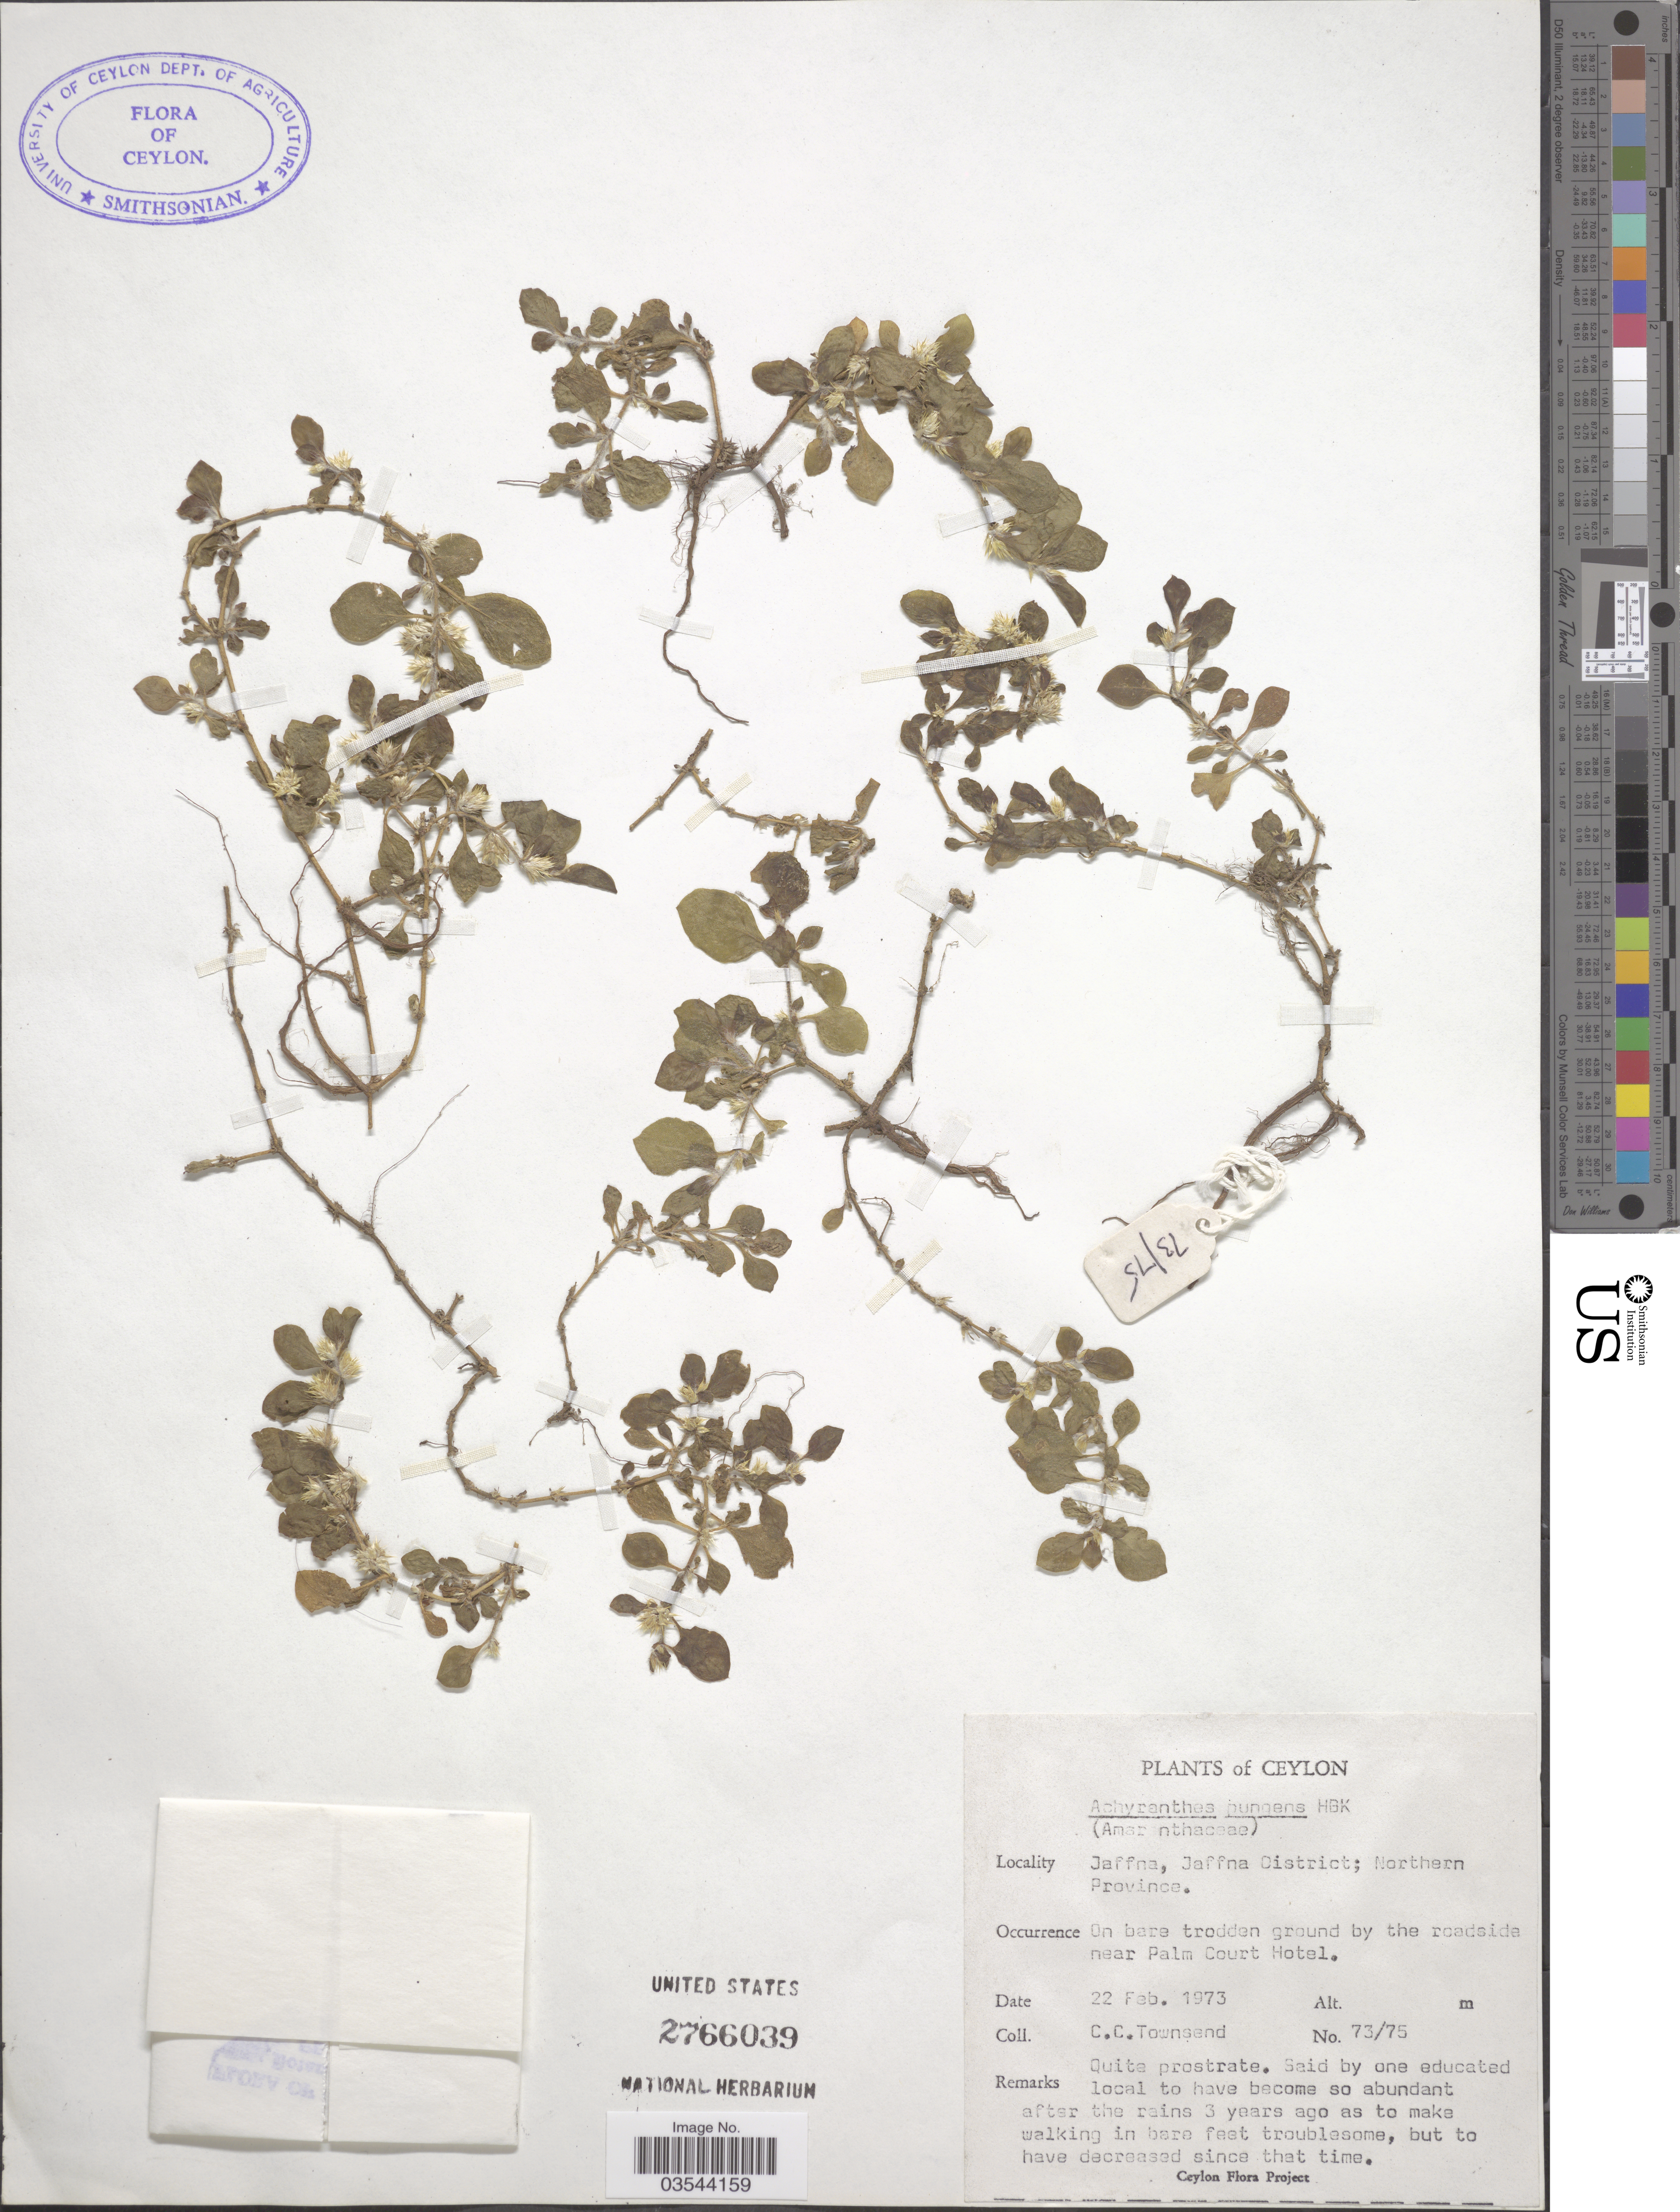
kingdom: Plantae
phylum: Tracheophyta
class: Magnoliopsida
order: Caryophyllales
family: Amaranthaceae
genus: Alternanthera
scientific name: Alternanthera pungens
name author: Kunth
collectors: C. C. Townsend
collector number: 73/75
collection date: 1973-02-22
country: Sri Lanka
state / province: Northern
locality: Ceylon. Jaffna, Jaffna District. On bare trodden ground by the roadside near Palm Court Hotel.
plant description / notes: Cited in Fl. Ceylon, vol. 1: 49. 1980.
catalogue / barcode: US 2766039